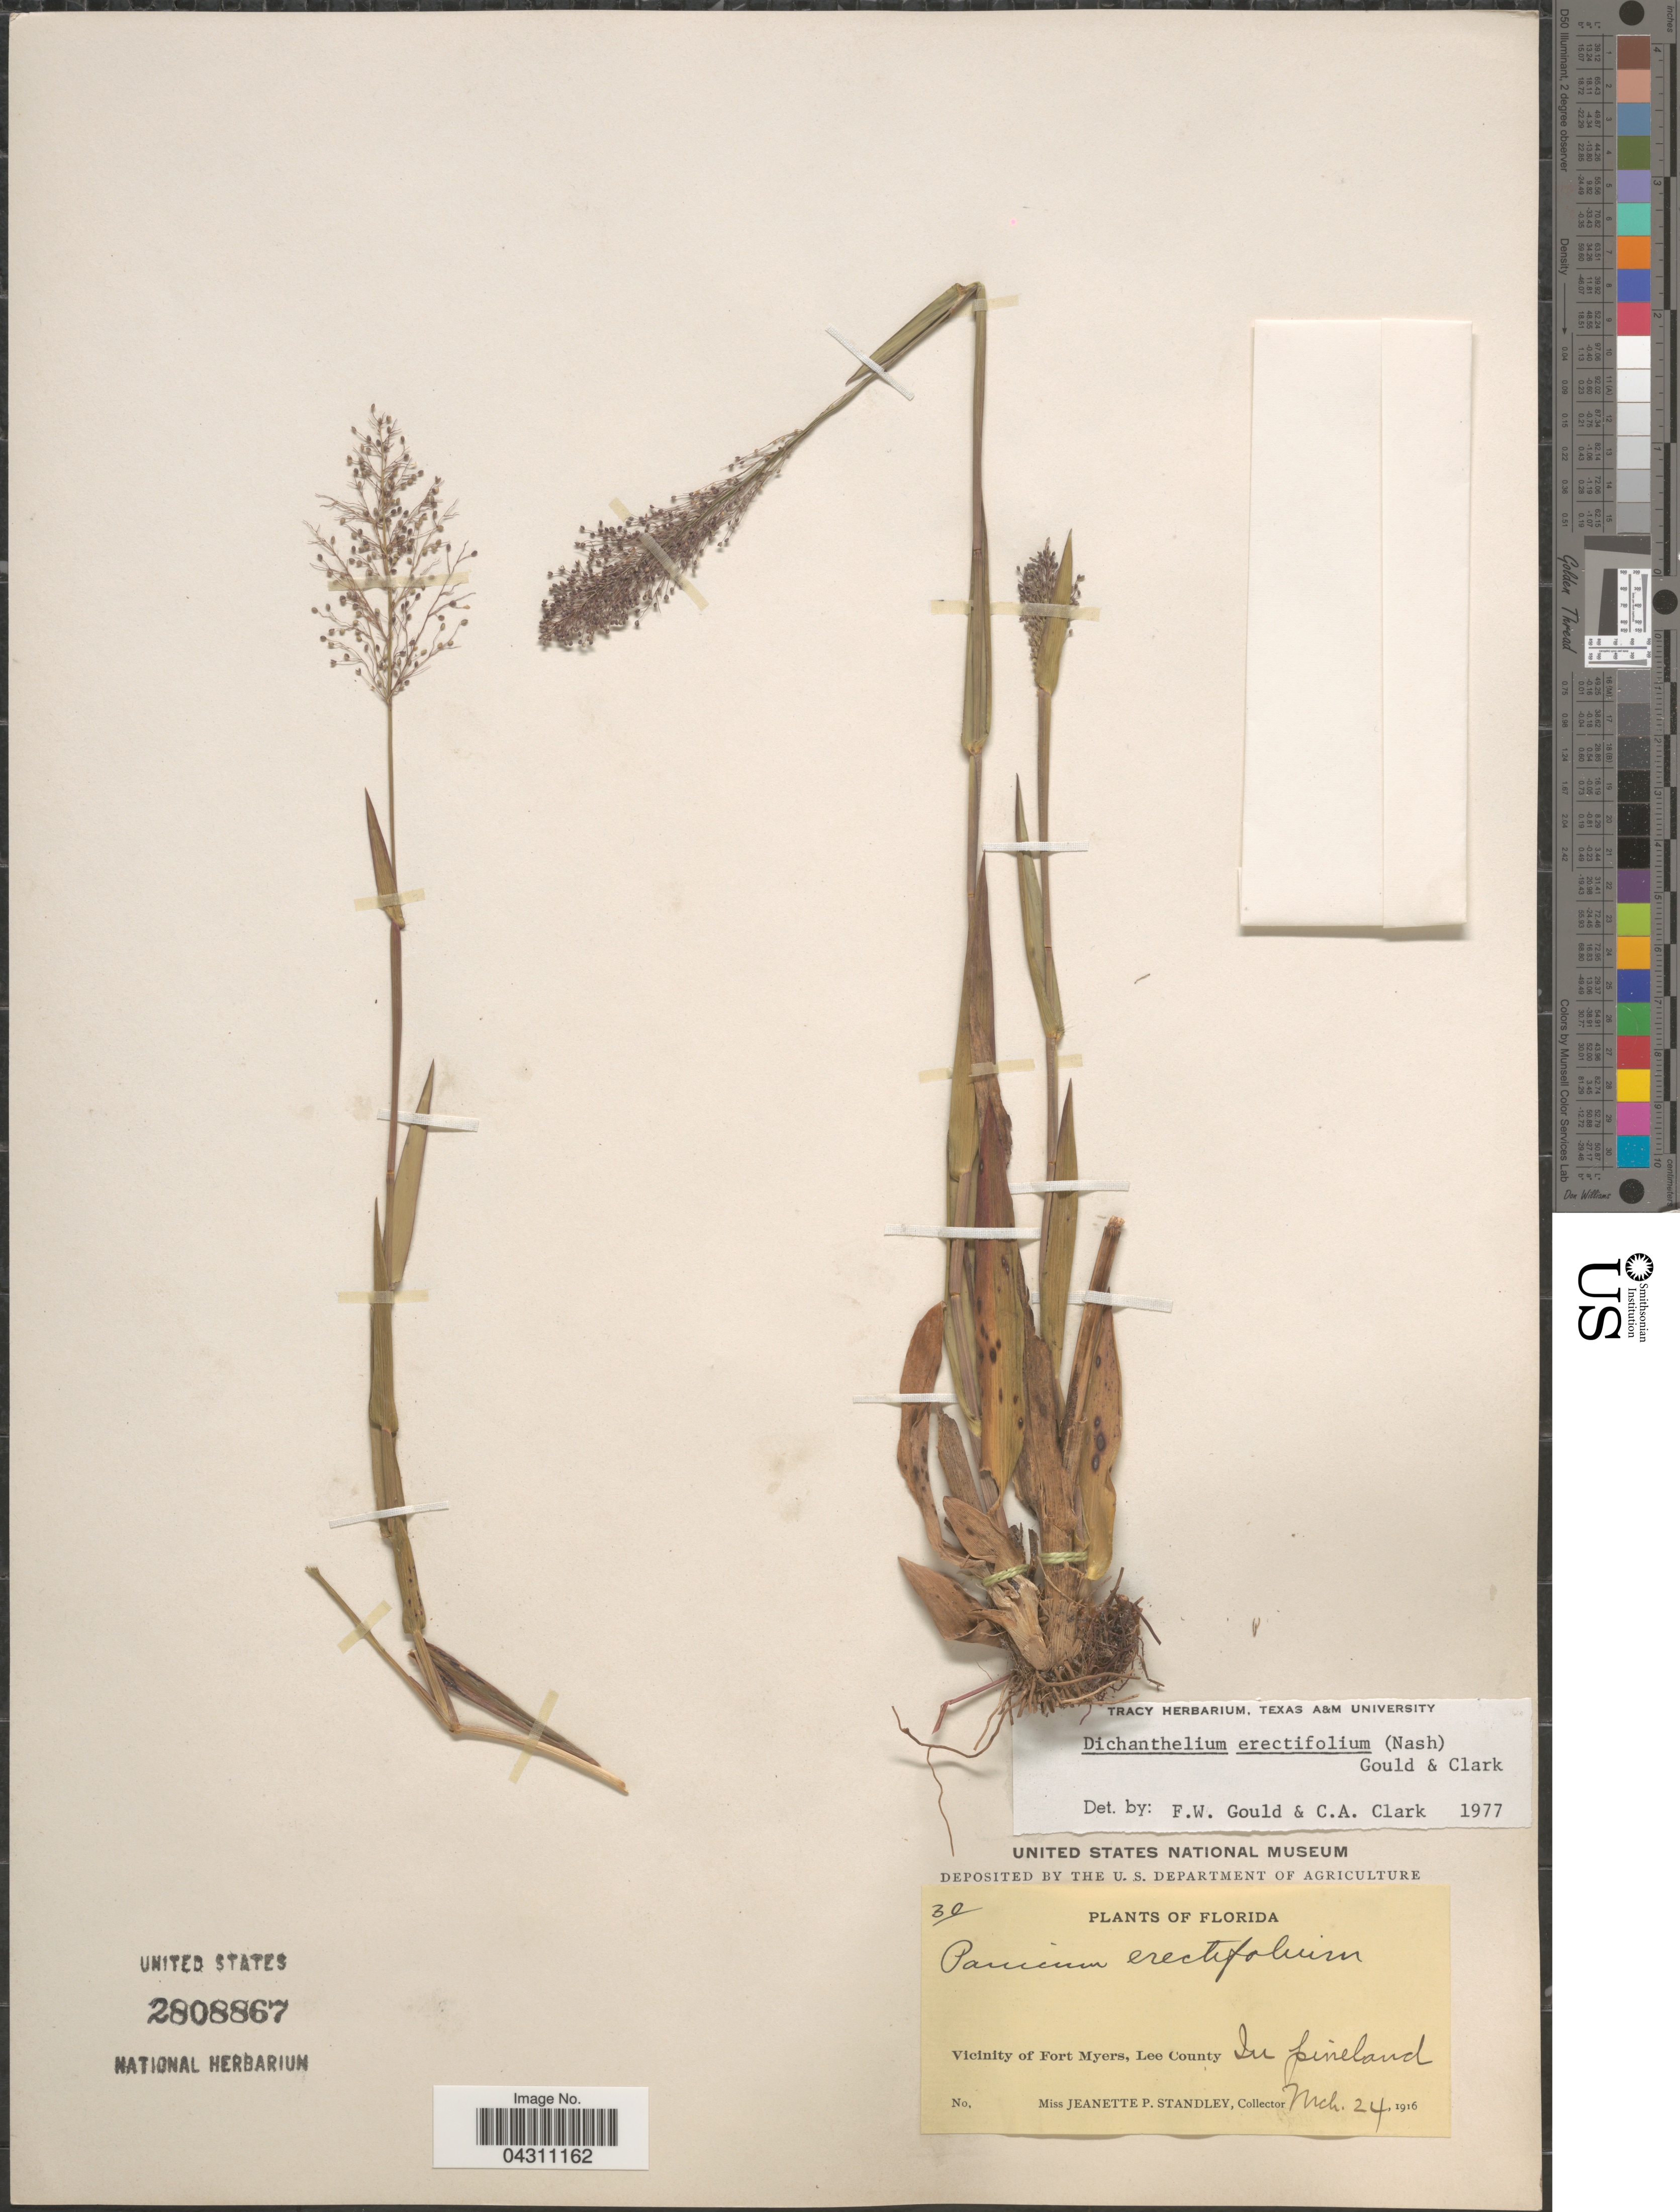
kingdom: Plantae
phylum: Tracheophyta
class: Liliopsida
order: Poales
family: Poaceae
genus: Dichanthelium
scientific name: Dichanthelium sphaerocarpon var. floridanum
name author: (Vasey) Davidse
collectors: J. P. Standley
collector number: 30?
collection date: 1916-03-24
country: United States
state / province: Florida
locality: Vicinity of Fort Myers, Lee County. In pineland.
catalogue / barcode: US 2808867